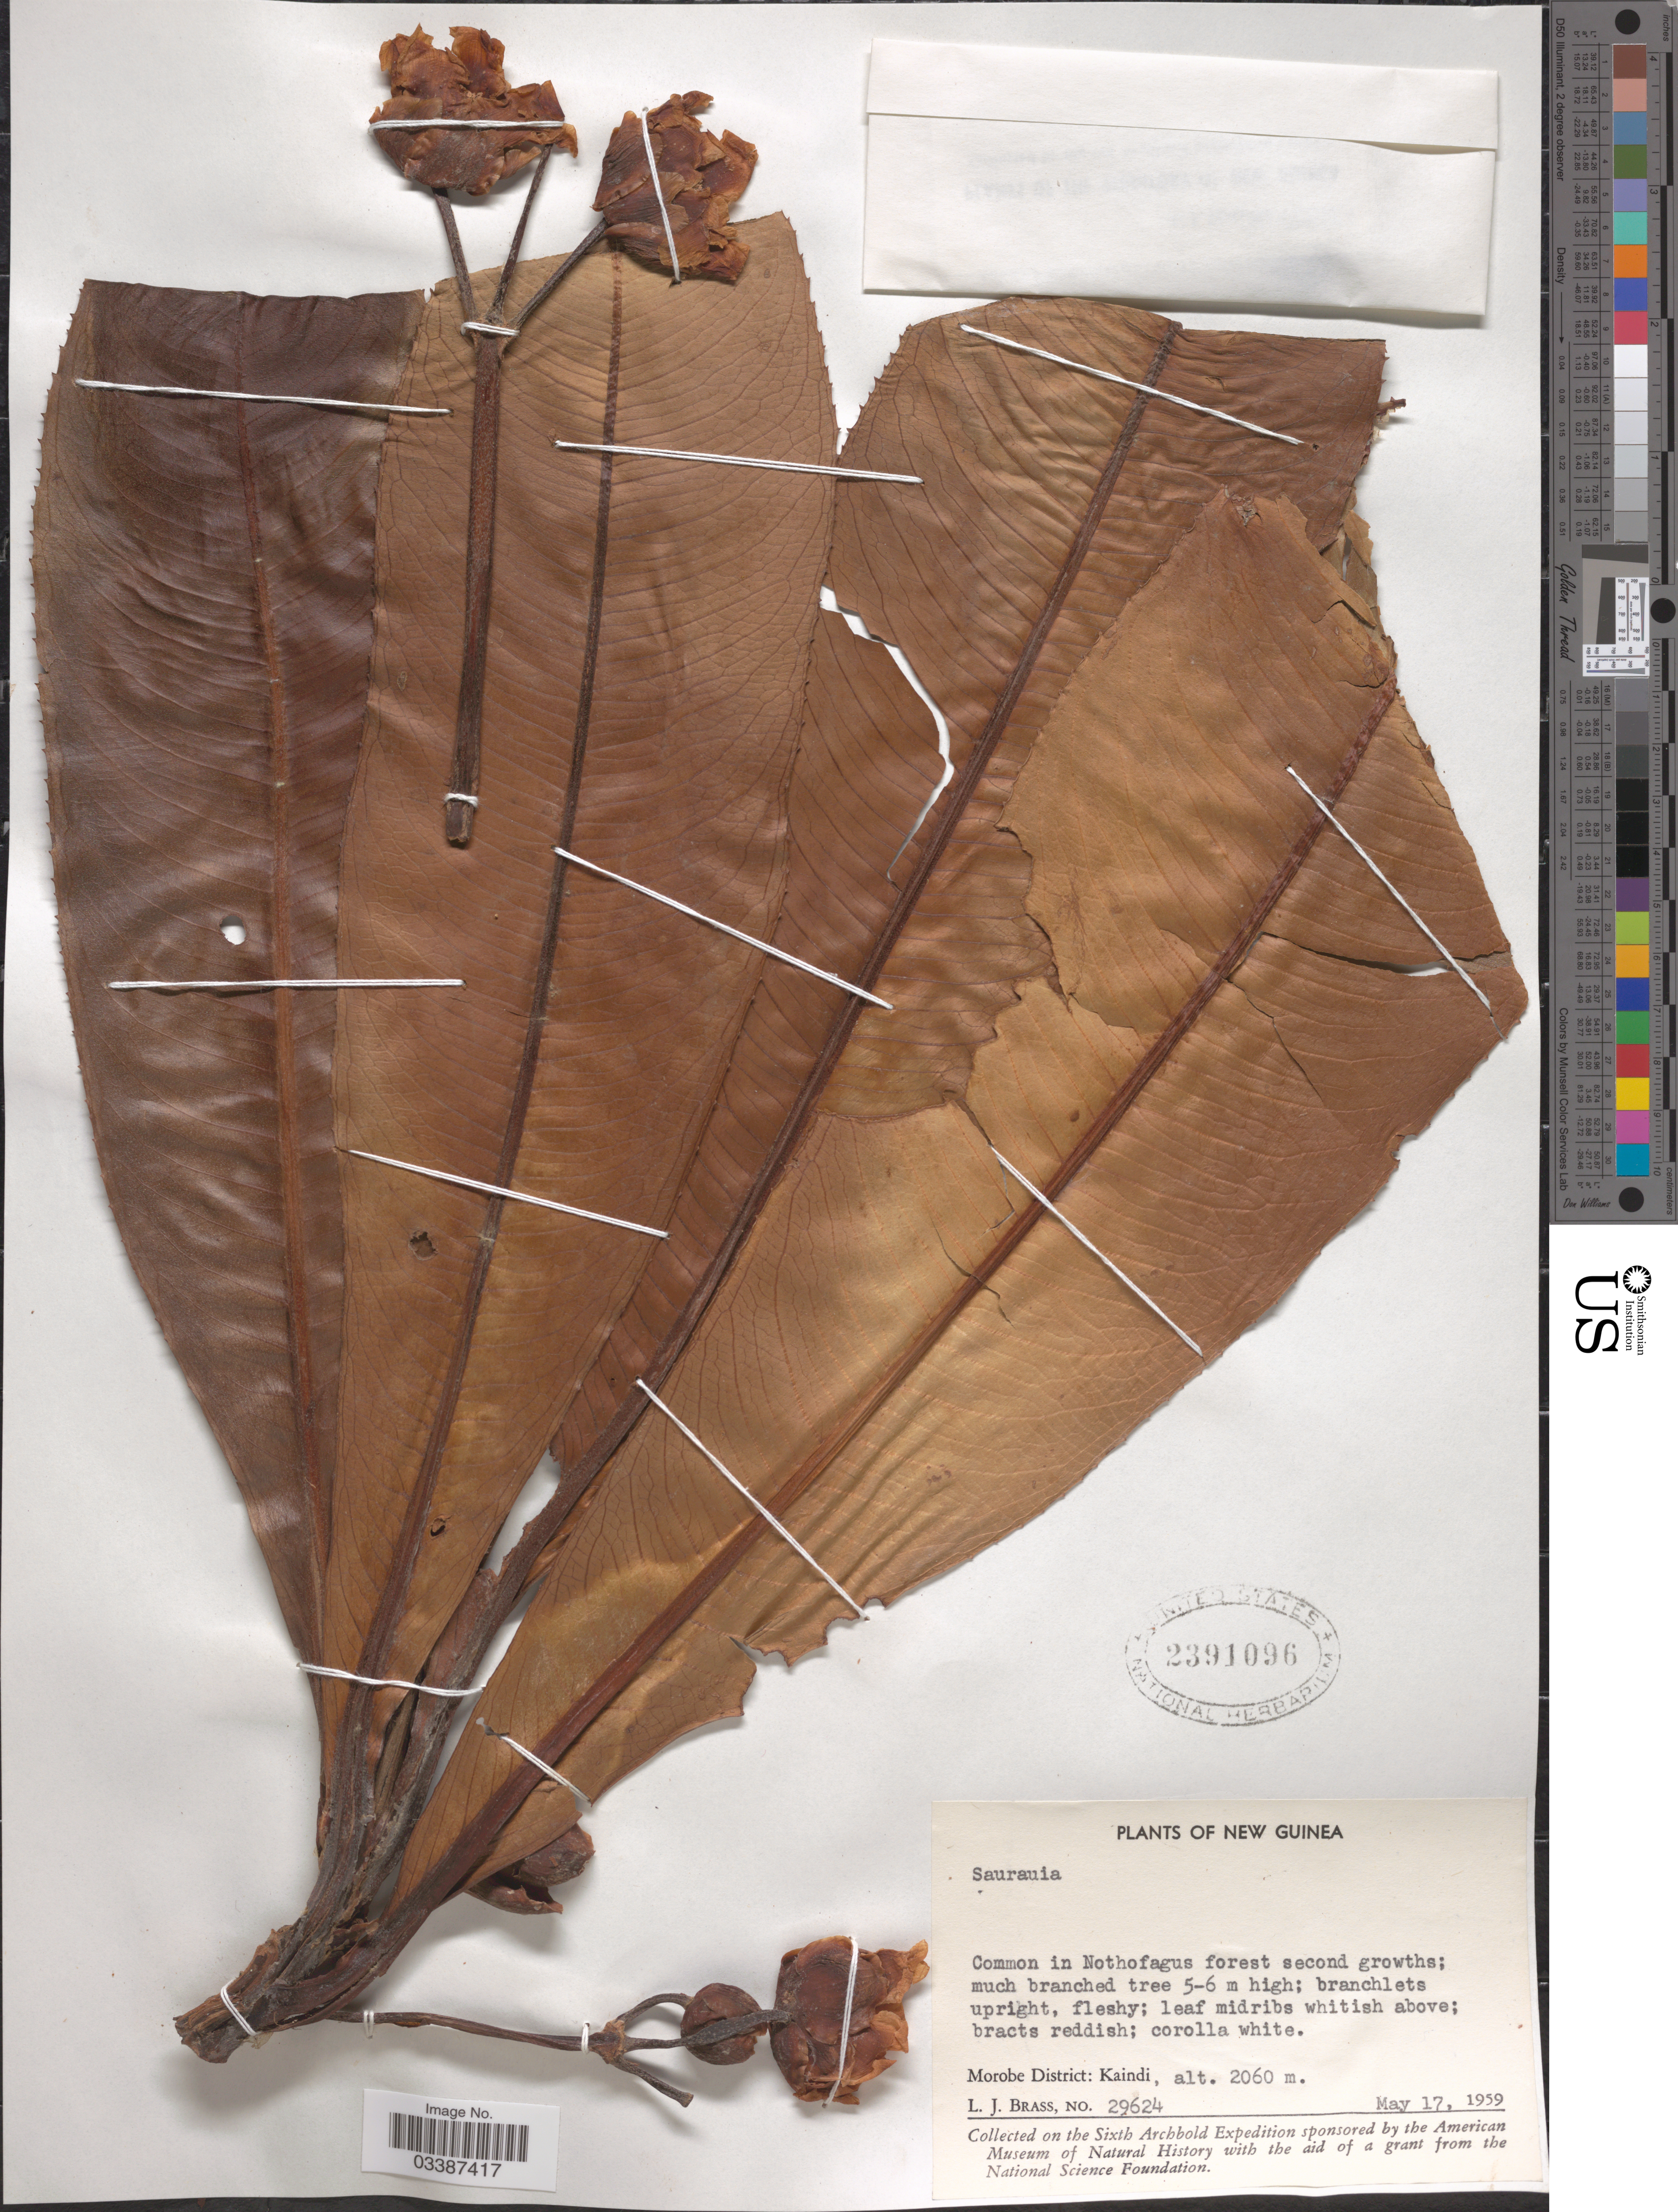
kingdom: Plantae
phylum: Tracheophyta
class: Magnoliopsida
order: Ericales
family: Actinidiaceae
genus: Saurauia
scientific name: Saurauia sp.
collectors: L. J. Brass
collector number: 29624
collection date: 1959-05-17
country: Papua New Guinea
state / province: Morobe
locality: New Guinea. Morobe District: Kaindi.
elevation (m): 2060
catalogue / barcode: US 2391096